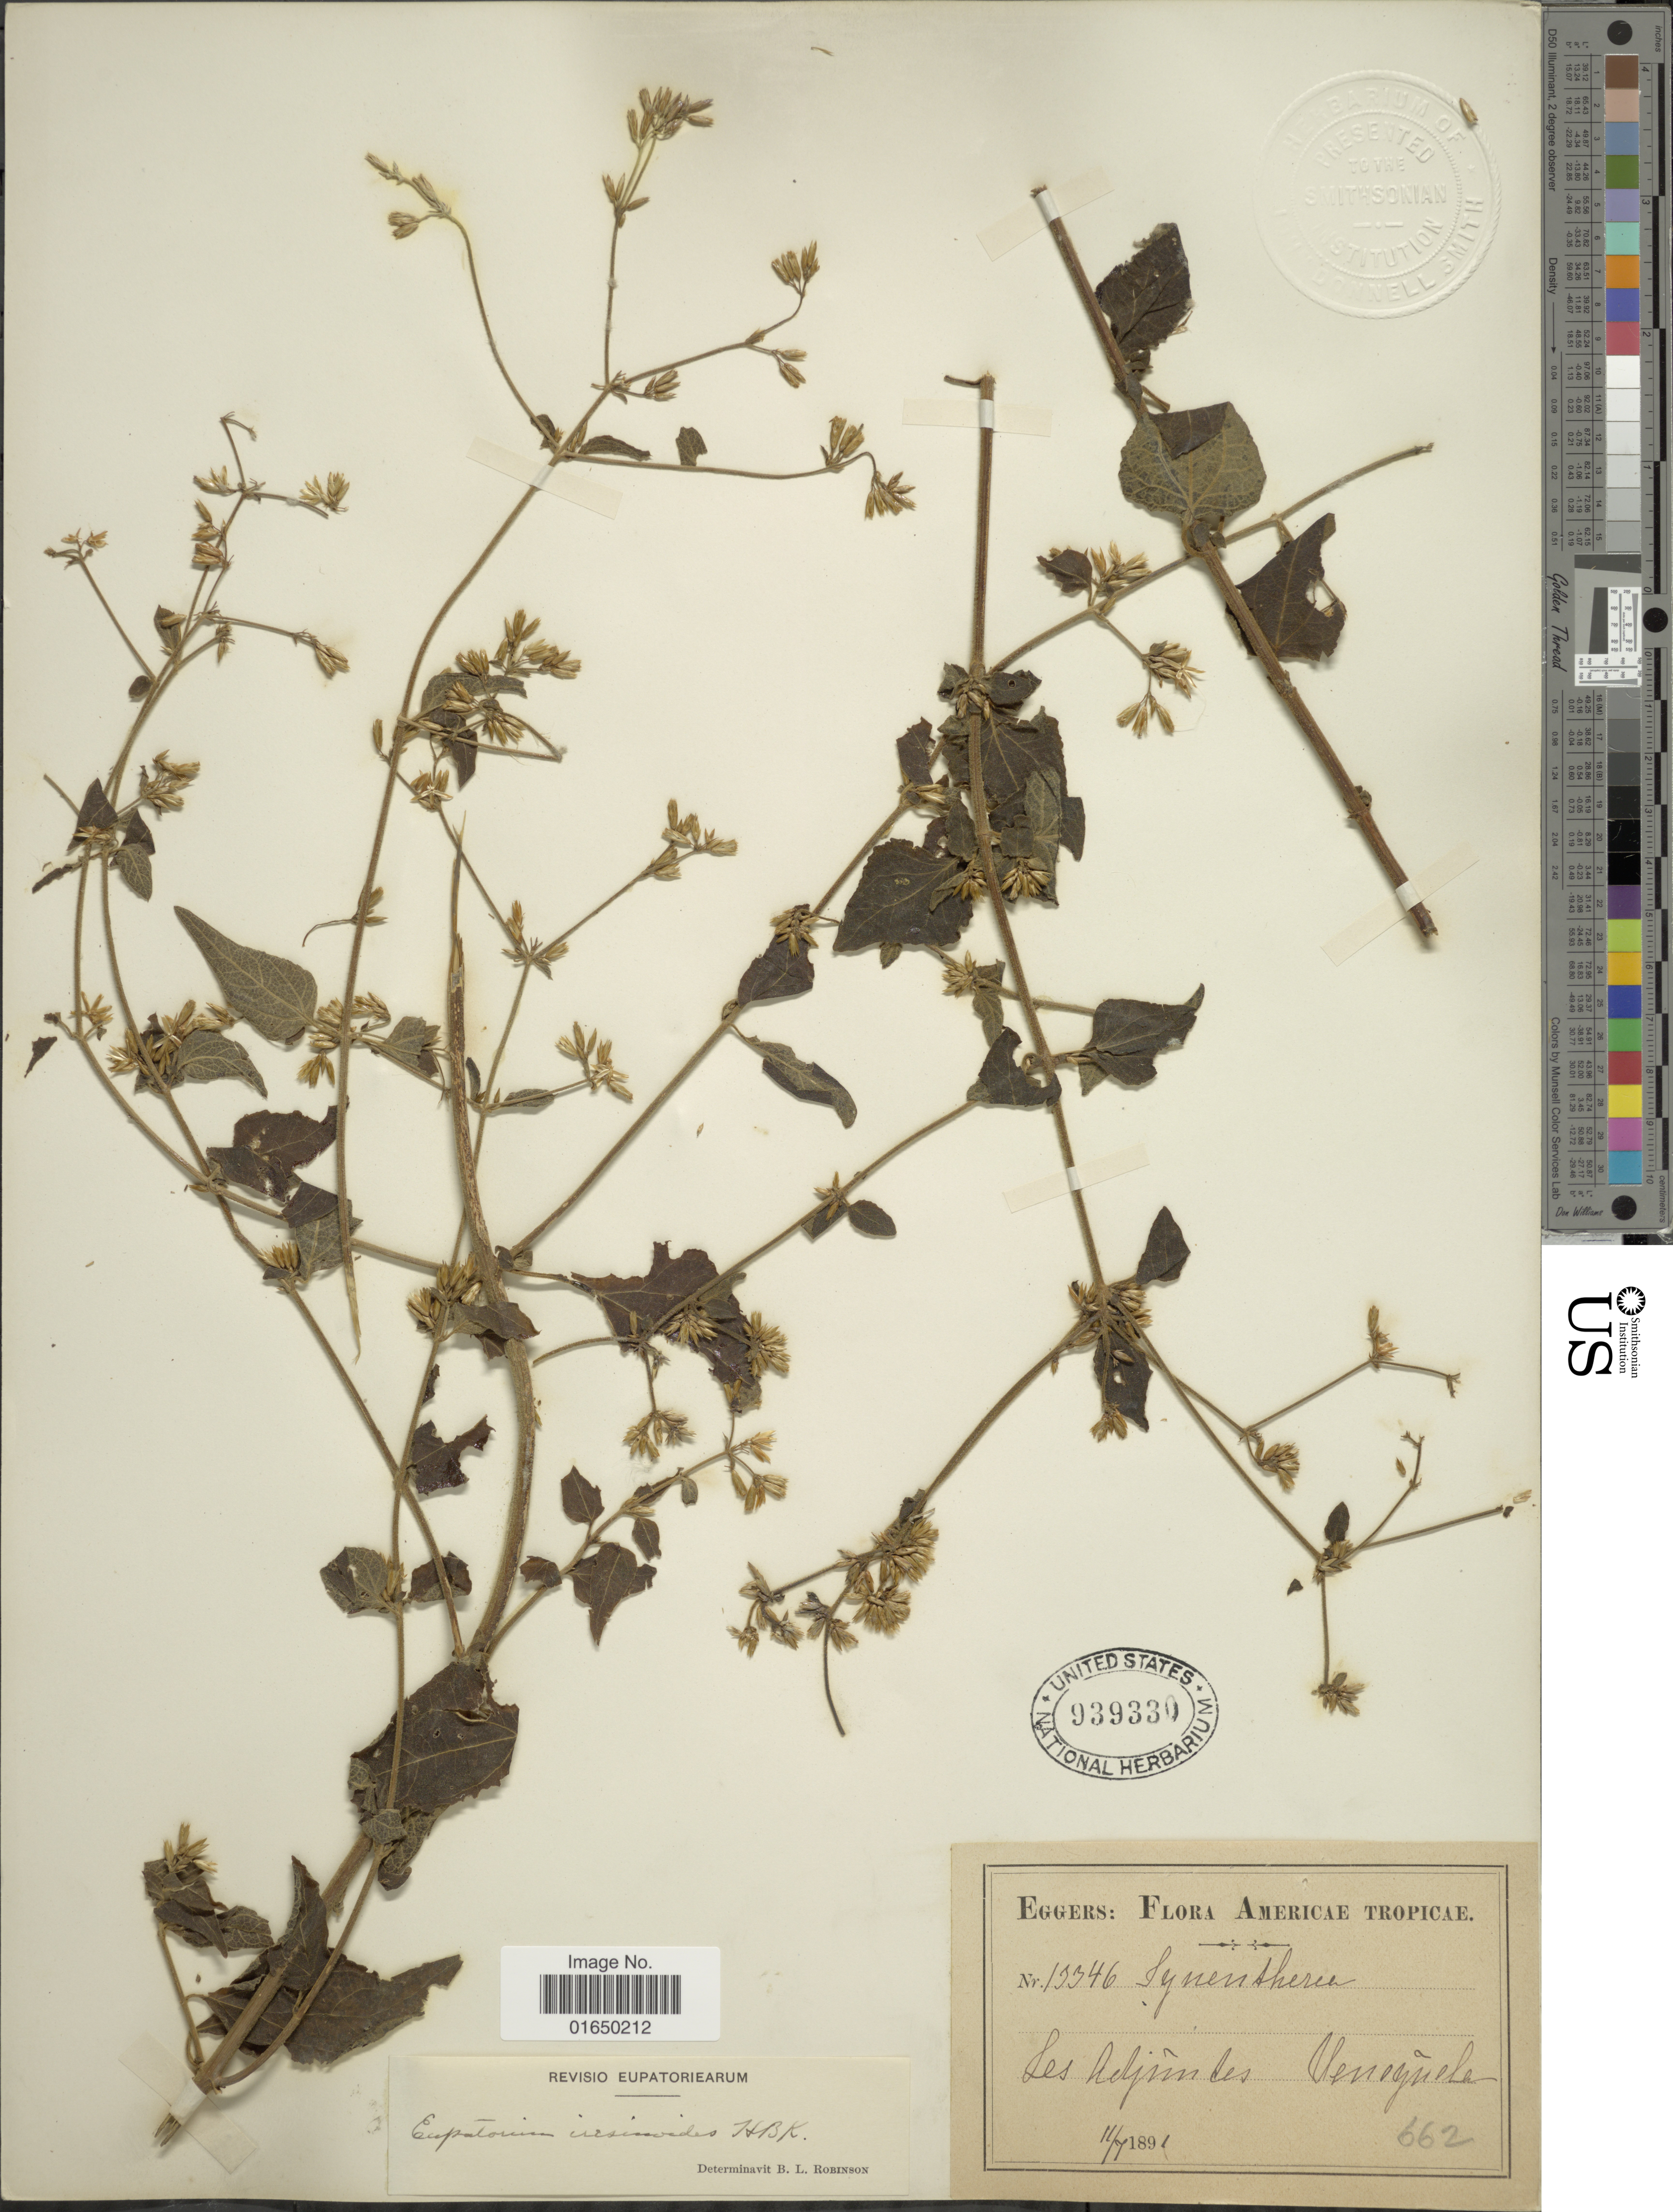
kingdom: Plantae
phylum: Tracheophyta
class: Magnoliopsida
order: Asterales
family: Asteraceae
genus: Condylidium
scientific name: Condylidium iresinoides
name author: (Kunth) R.M. King & H. Rob.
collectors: -. Eggers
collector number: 13346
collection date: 1891-07-11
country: Venezuela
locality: Les Adjuntes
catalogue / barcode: US 939330